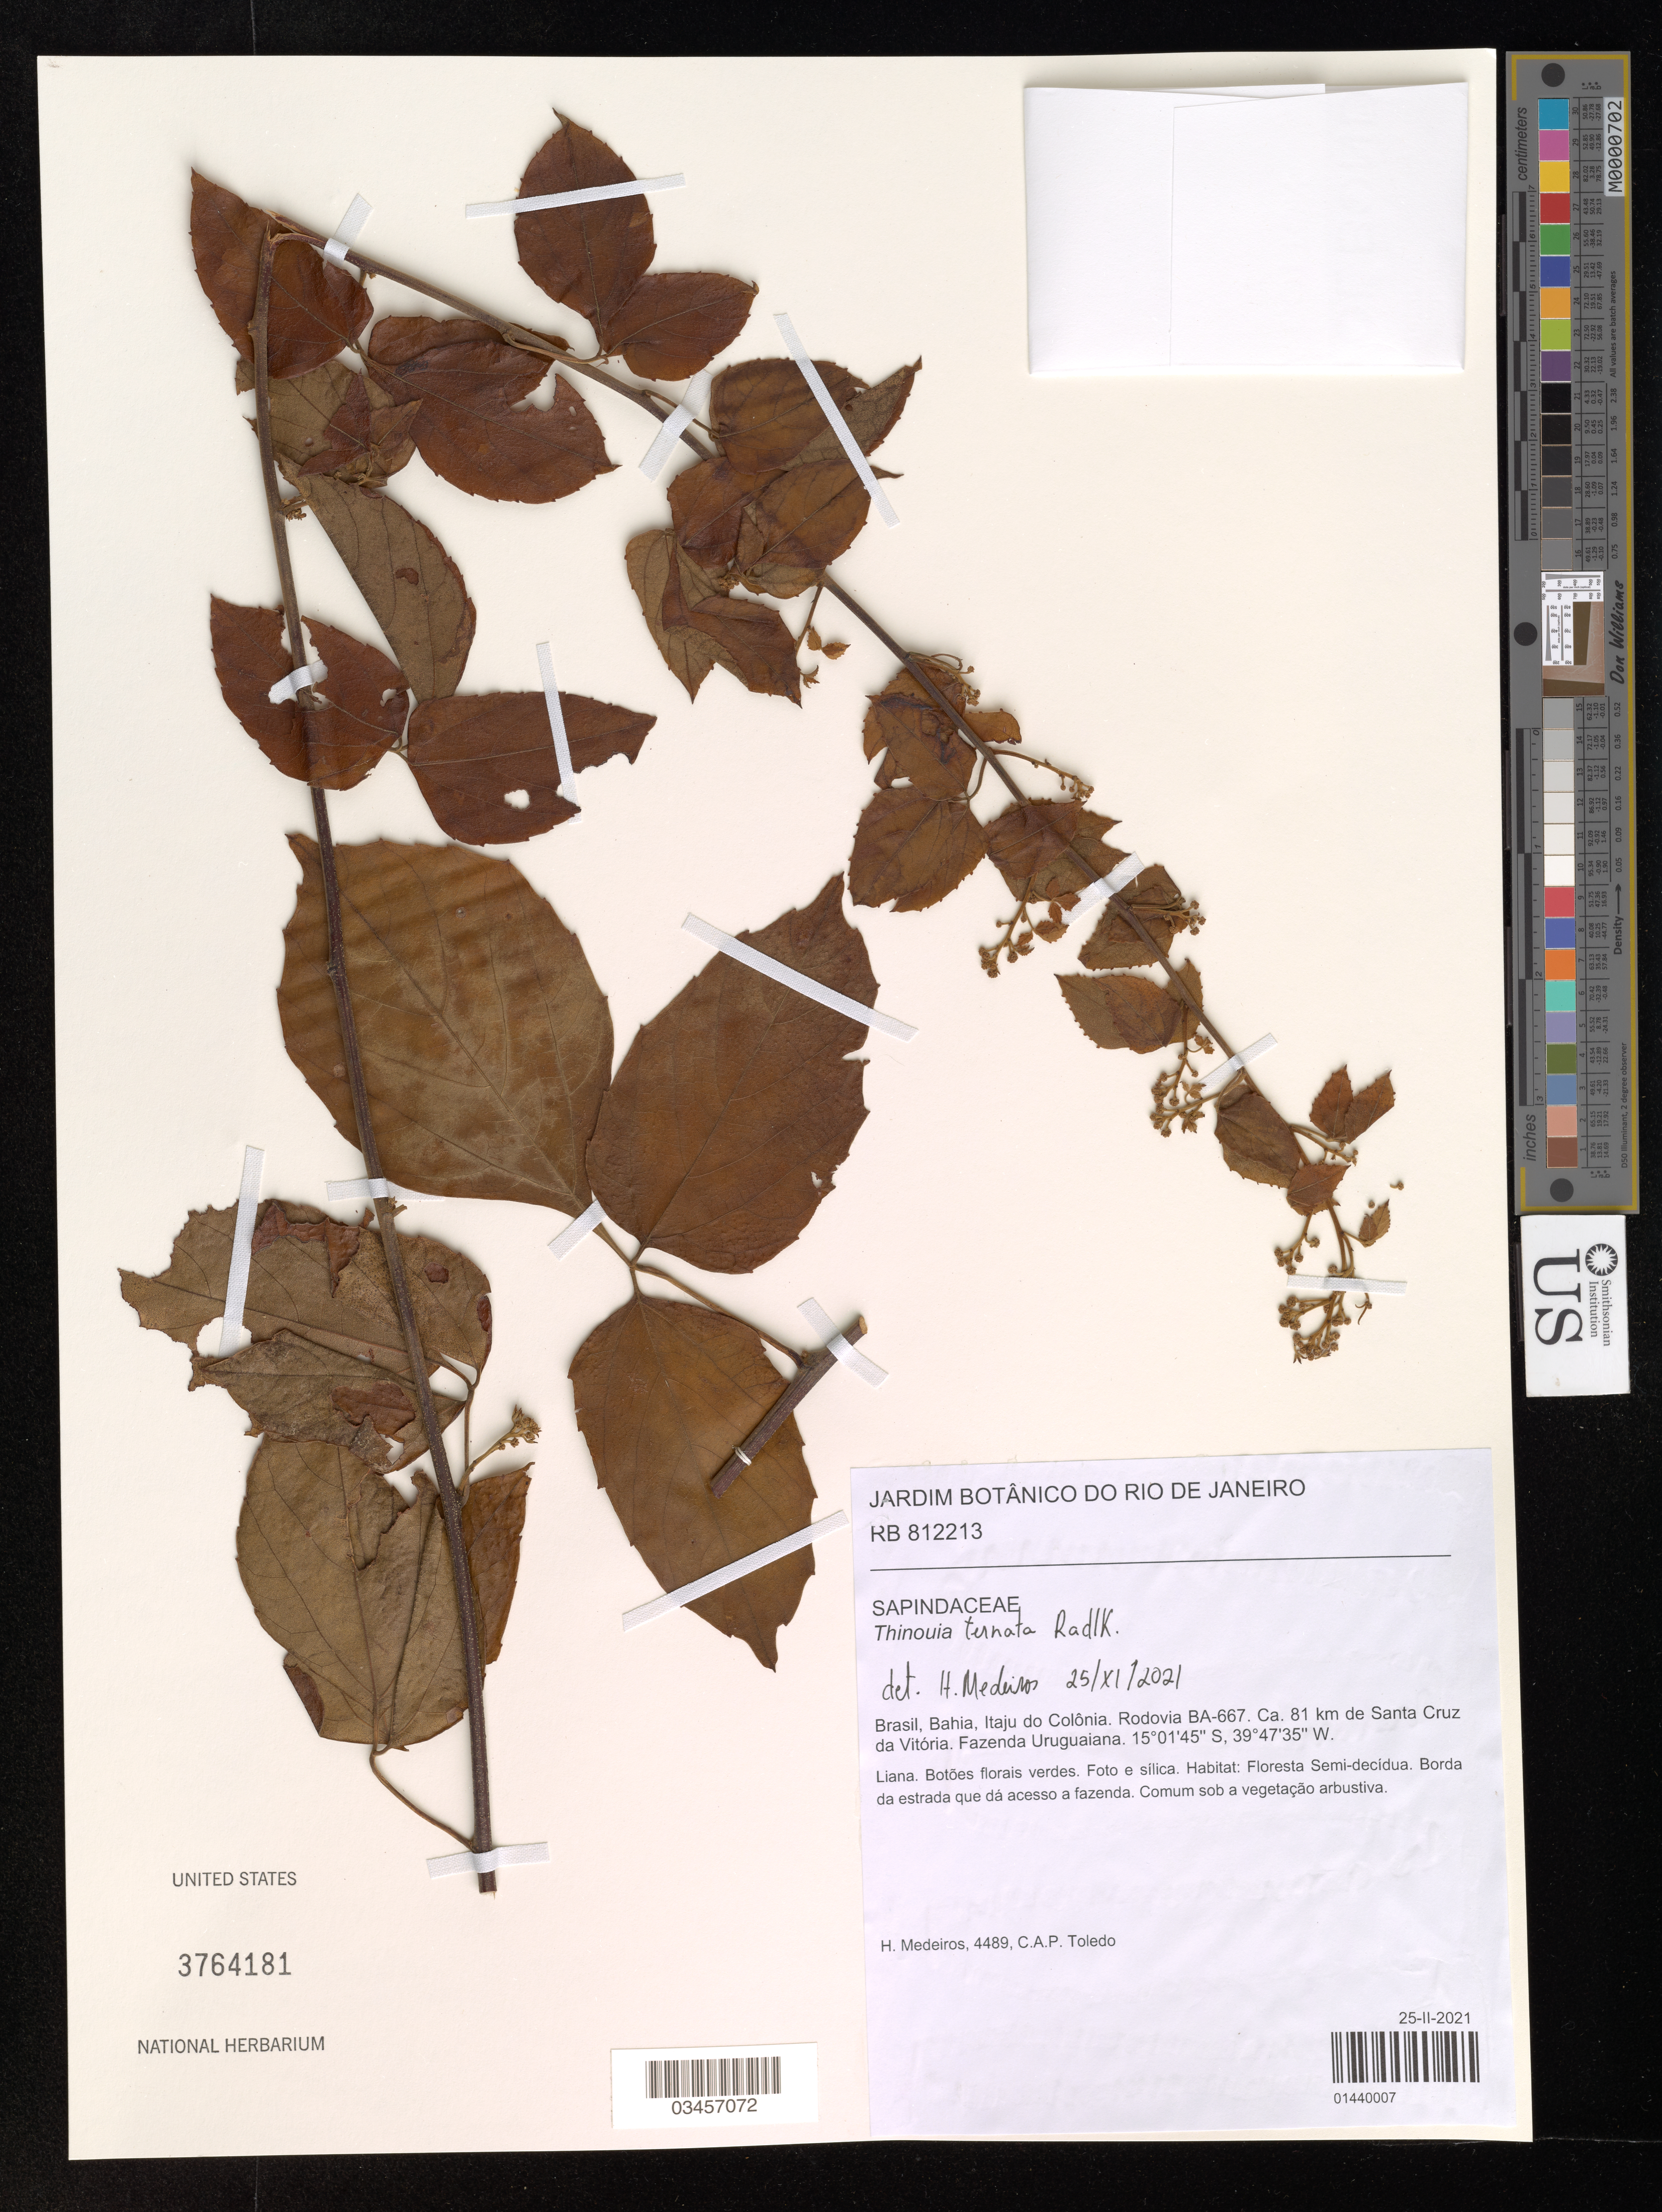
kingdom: Plantae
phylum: Tracheophyta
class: Magnoliopsida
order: Sapindales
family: Sapindaceae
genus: Thinouia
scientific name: Thinouia ternata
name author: (Vell.) Radlk.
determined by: Medeiros, H.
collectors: H. Medeiros & C. A. Toledo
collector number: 4489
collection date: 2021-02-25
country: Brazil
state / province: Bahia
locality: Itaju do Colônia. Rodovia BA-667. Ca. 81 km de Santa Cruz da Vitória. Fazenda Uruguaiana.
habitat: Floresta semi-decidua. Borda da estrada que dá acesso a fazenda. Comum sob a vegetacã0 arbustiva.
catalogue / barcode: US 3764181